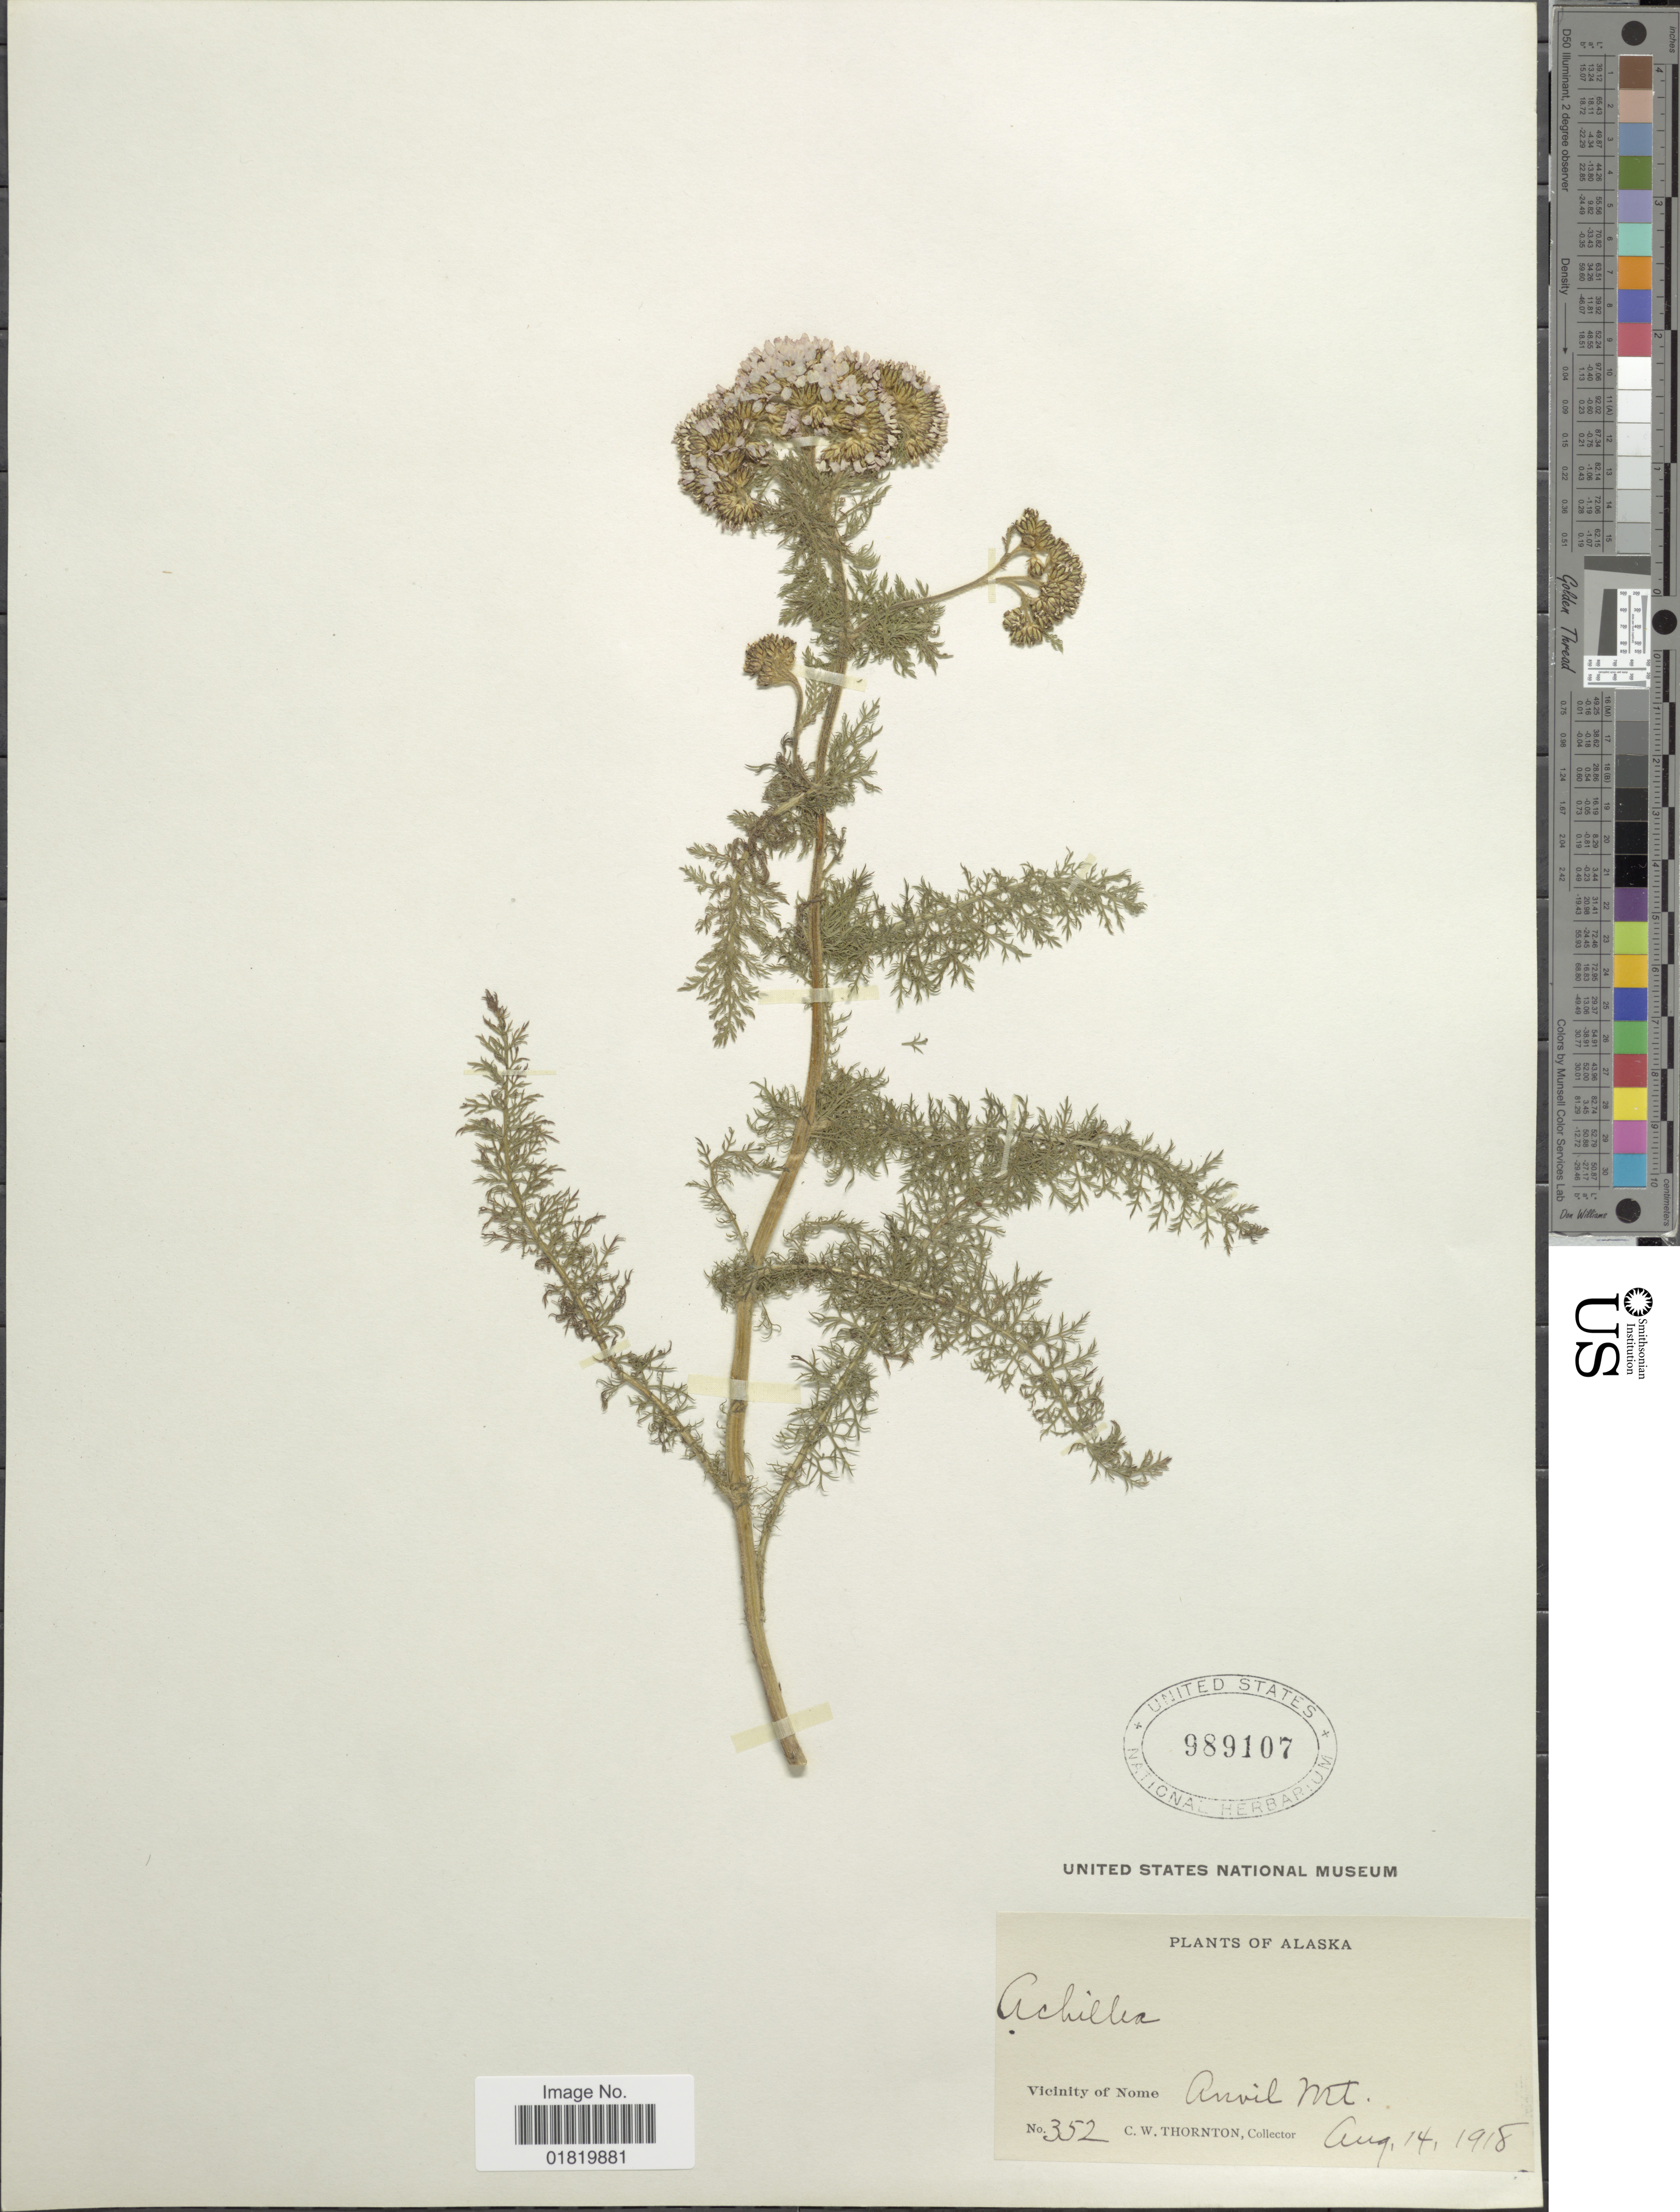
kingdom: Plantae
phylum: Tracheophyta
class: Magnoliopsida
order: Asterales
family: Asteraceae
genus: Achillea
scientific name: Achillea borealis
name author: Bong.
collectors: C. Thornton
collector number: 352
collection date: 1918-08-14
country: United States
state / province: Alaska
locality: Vicinity of Nome. Anvil Mt.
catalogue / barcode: US 989107